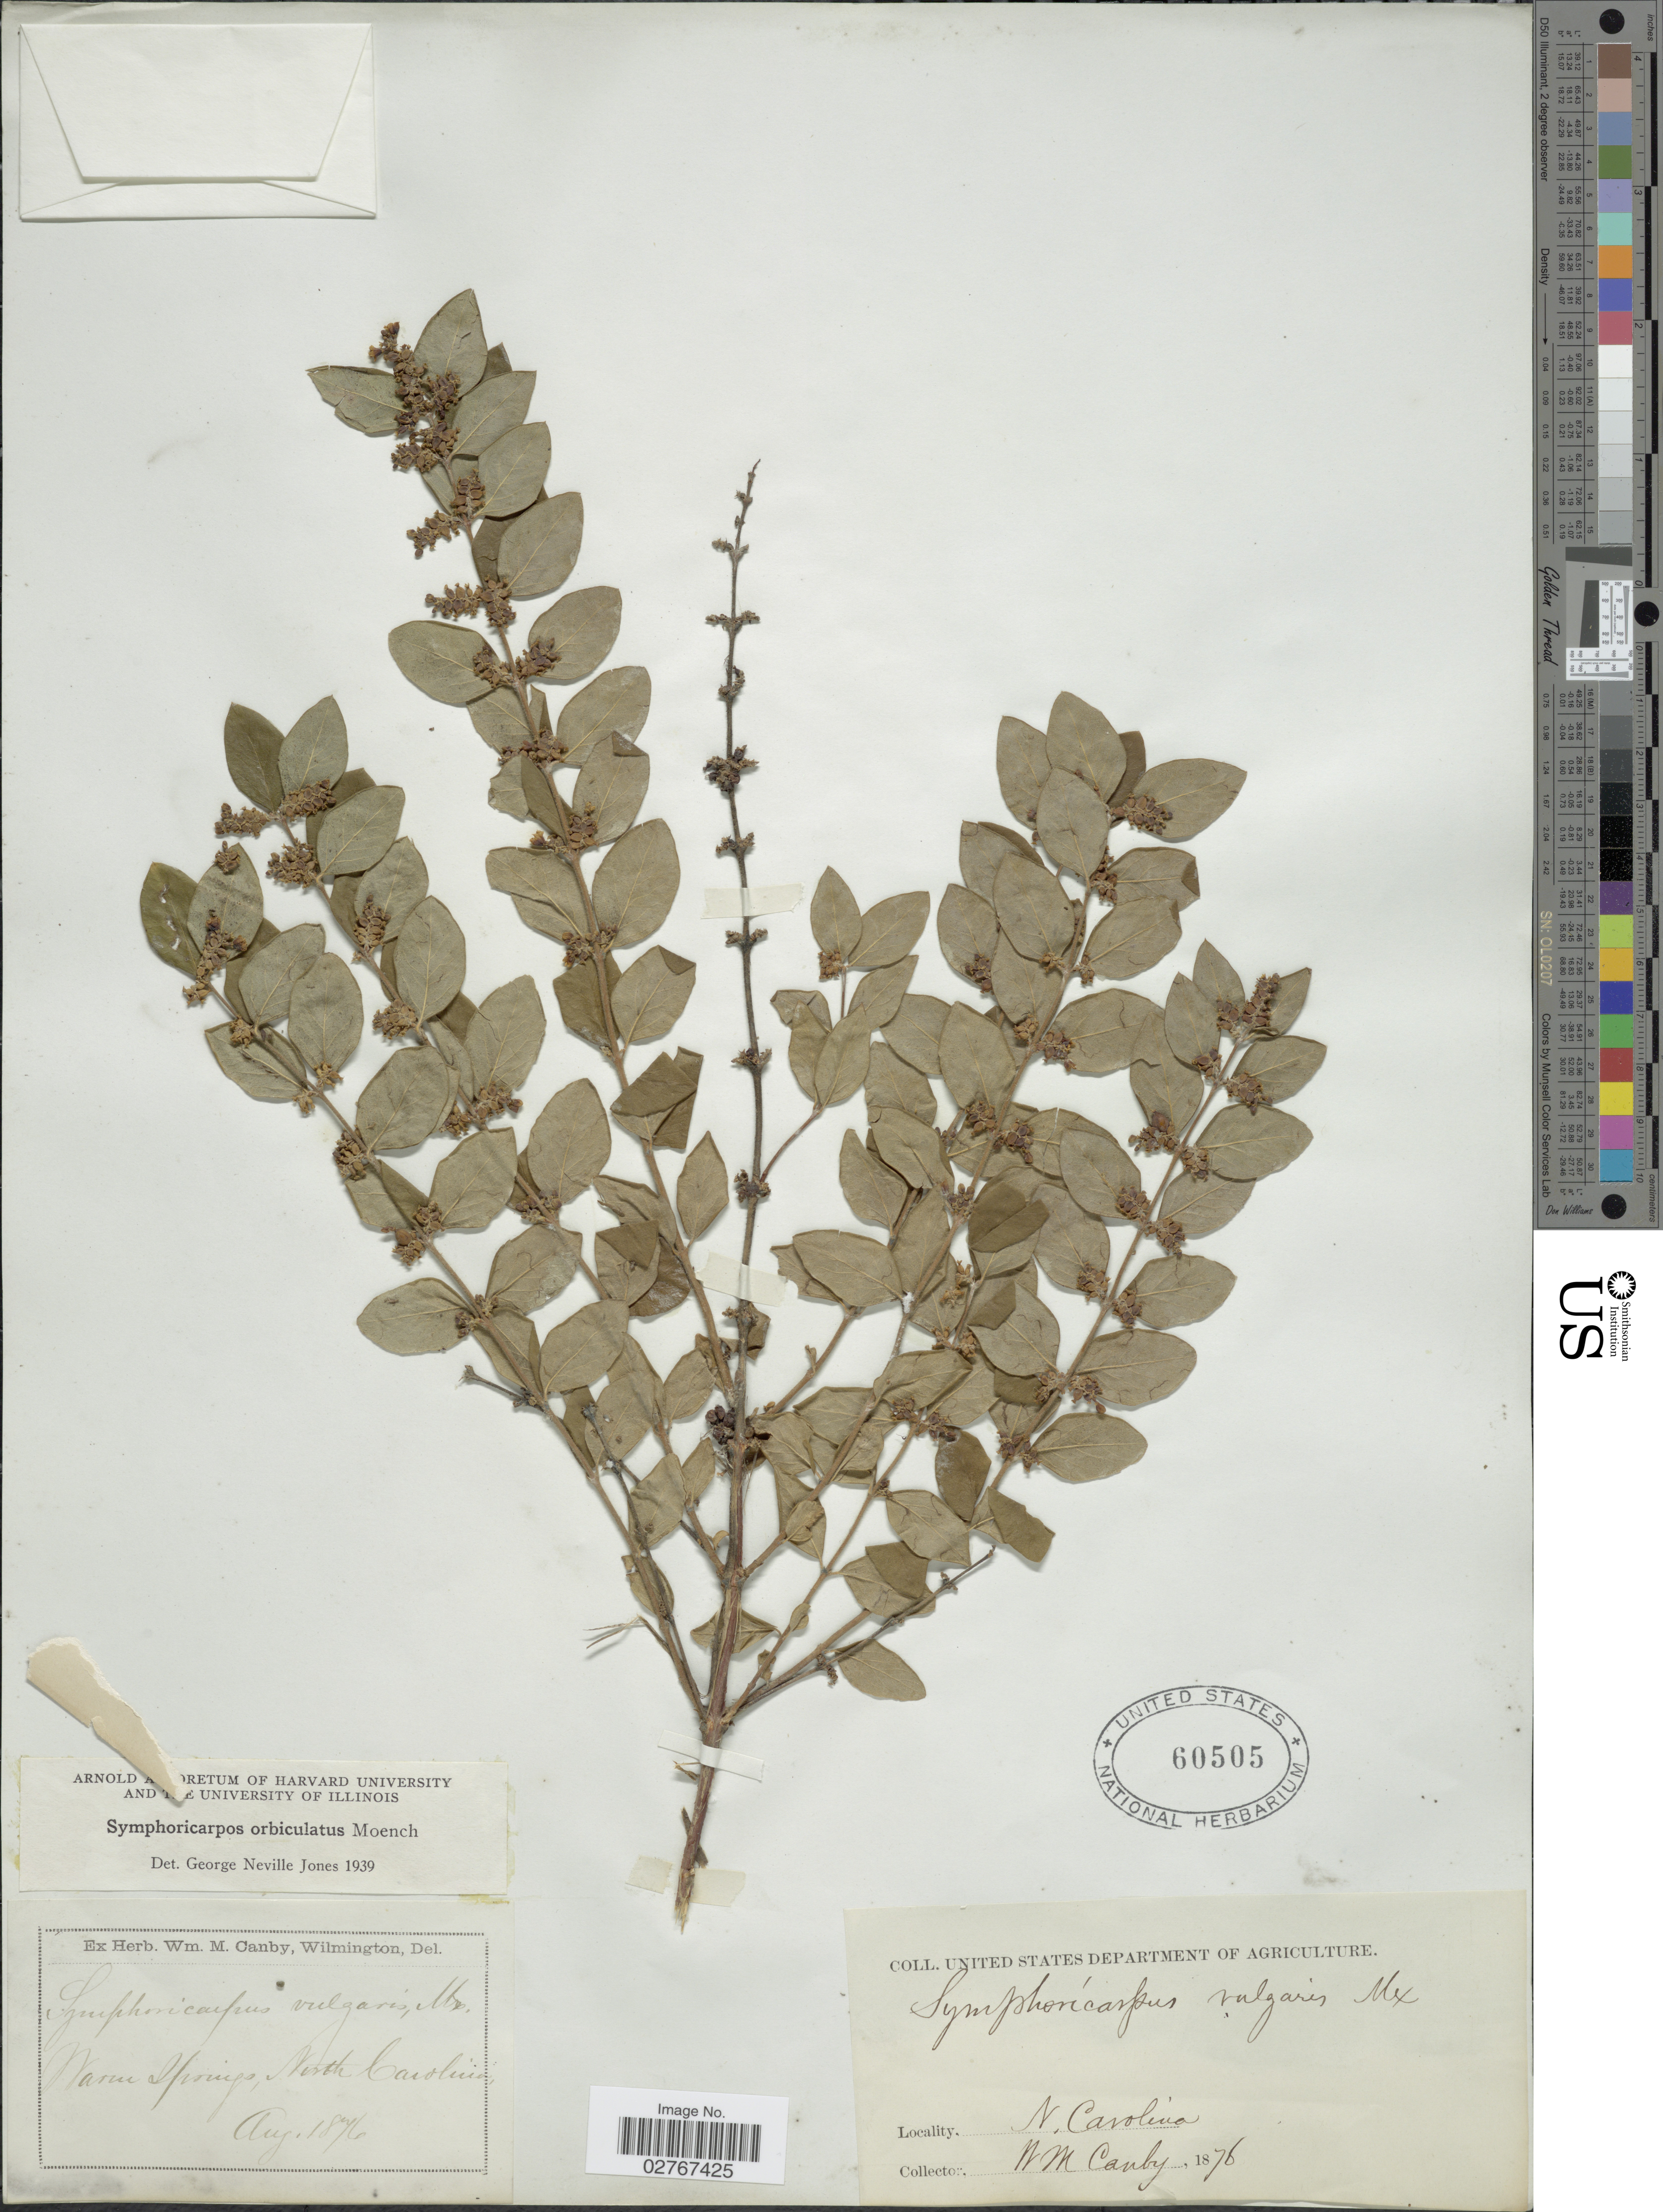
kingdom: Plantae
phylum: Tracheophyta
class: Magnoliopsida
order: Dipsacales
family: Caprifoliaceae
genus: Symphoricarpos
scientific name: Symphoricarpos orbiculatus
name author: Moench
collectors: W. M. Canby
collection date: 1876-08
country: United States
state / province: North Carolina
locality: Warm Springs.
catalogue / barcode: US 60505